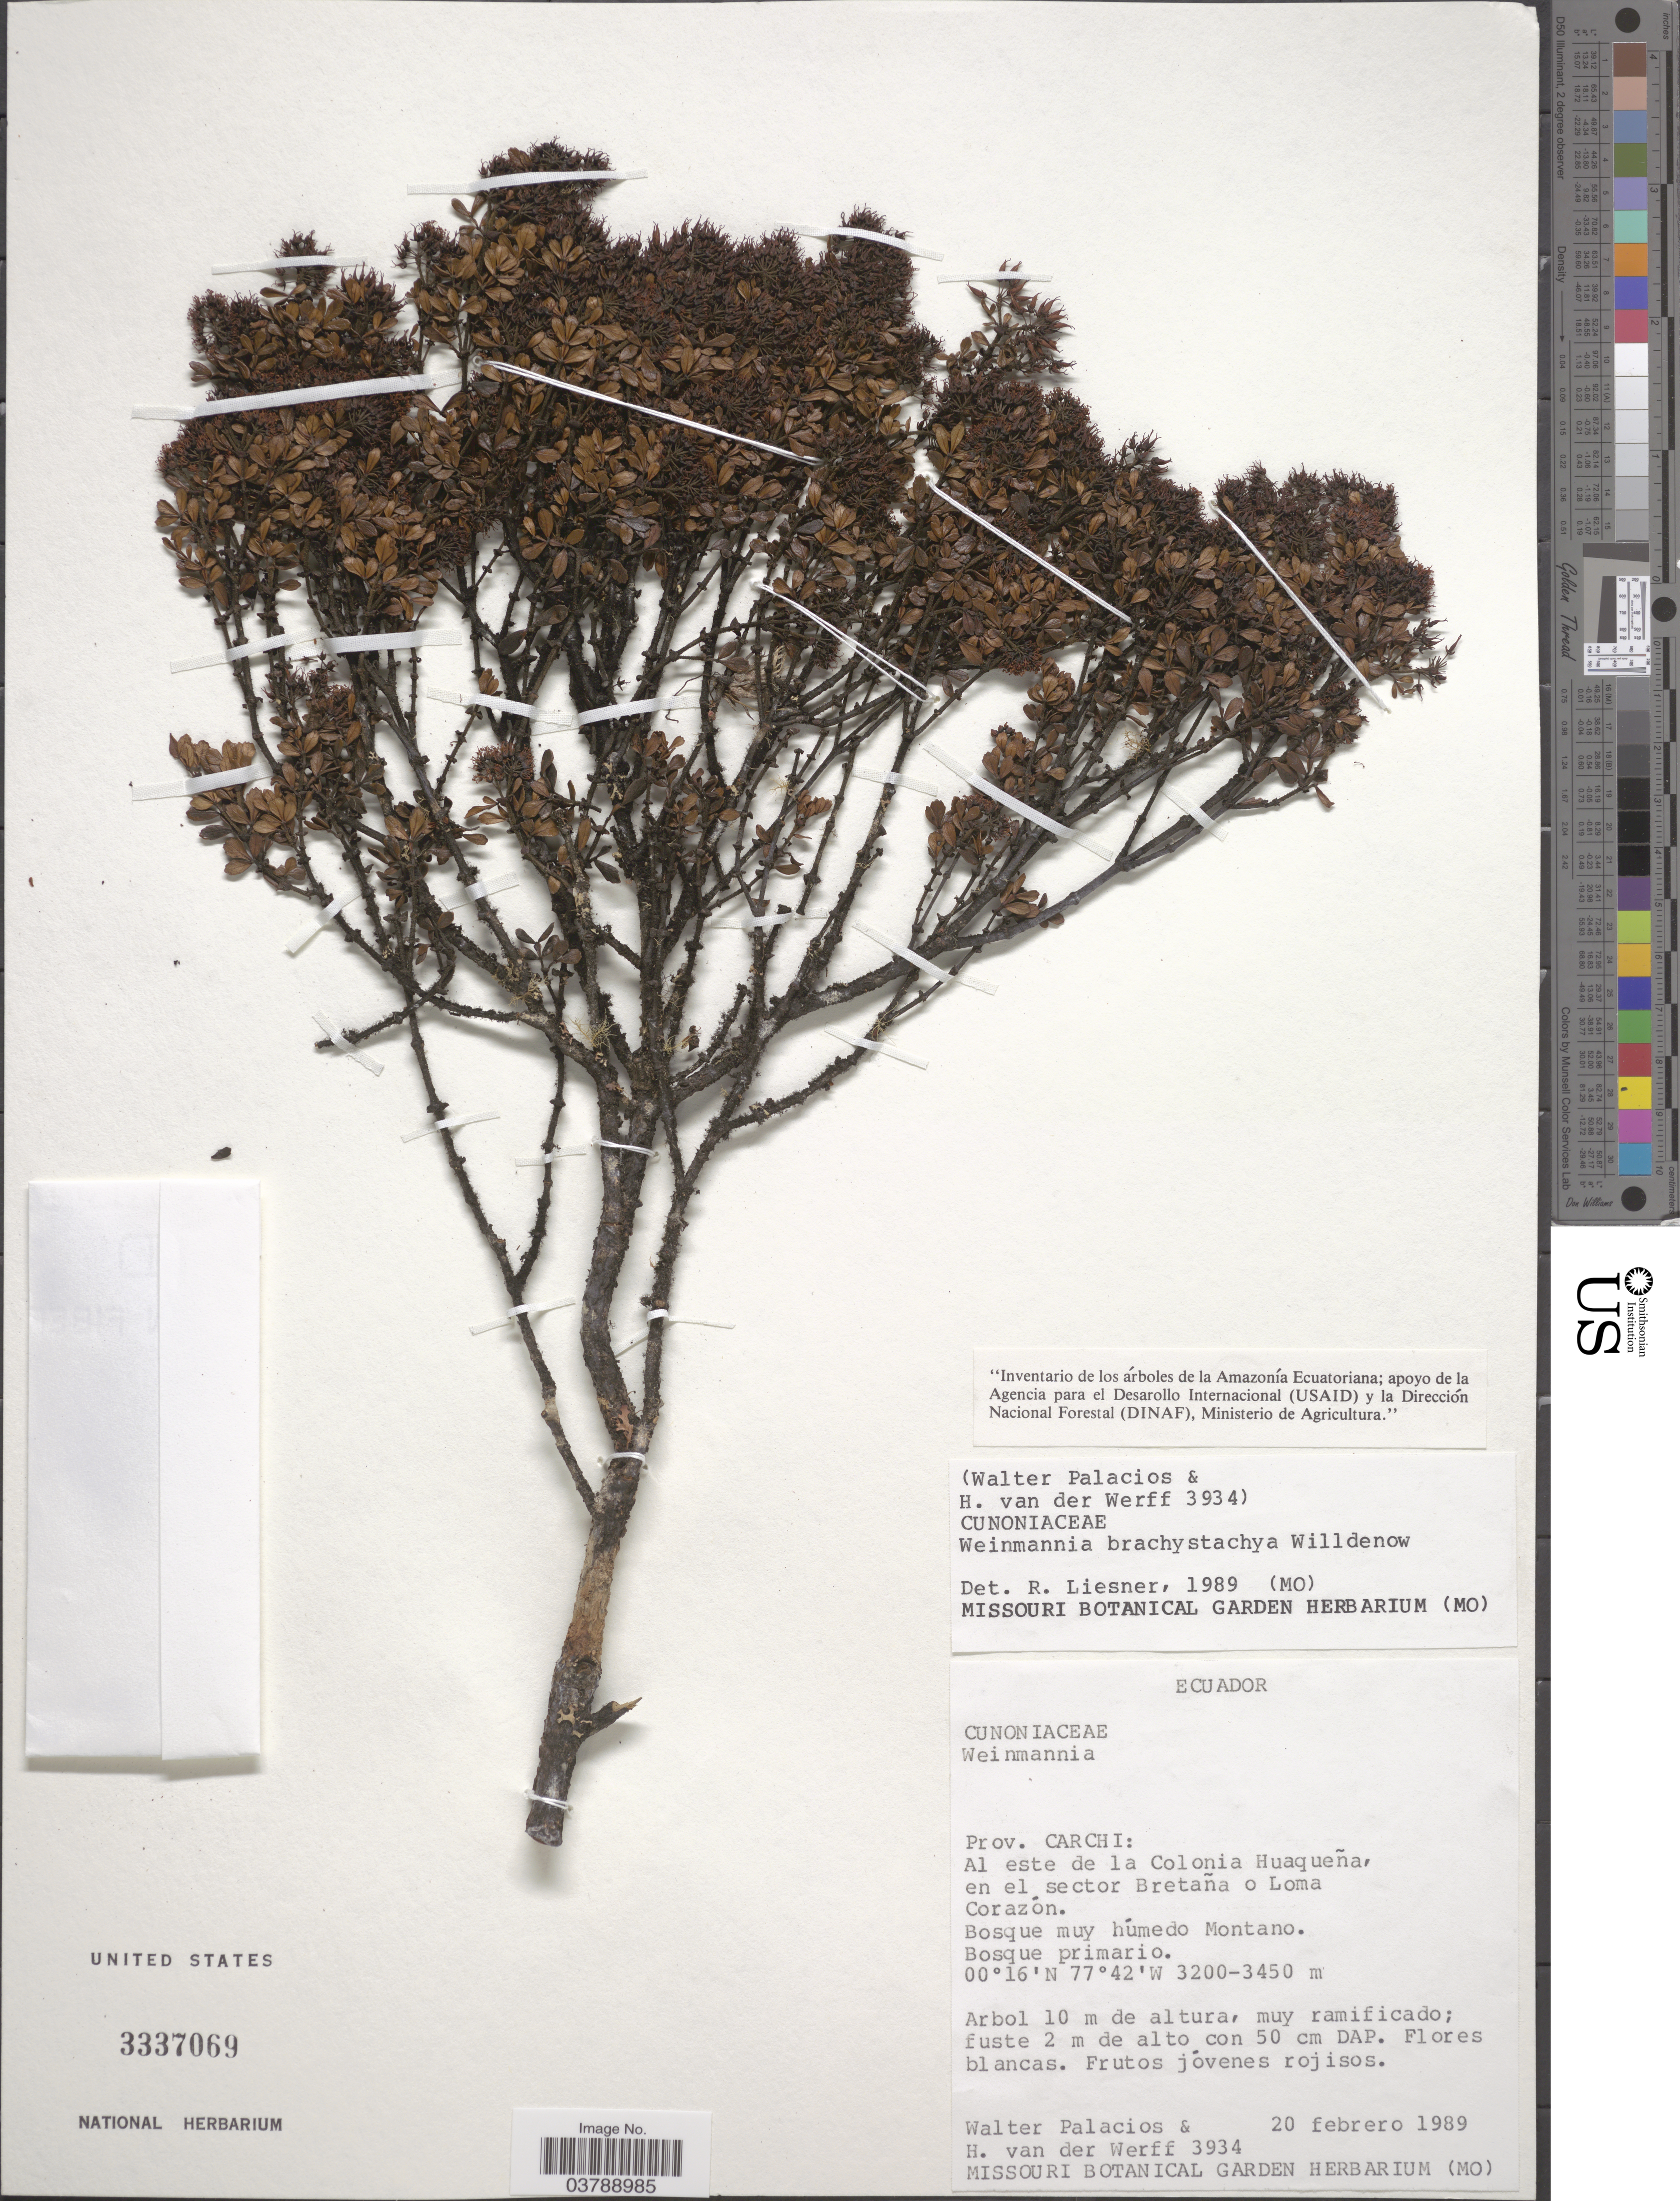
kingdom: Plantae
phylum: Tracheophyta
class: Magnoliopsida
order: Oxalidales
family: Cunoniaceae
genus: Weinmannia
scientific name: Weinmannia cochensis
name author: Hieron.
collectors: W. Palacios & H. van der Werff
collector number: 3934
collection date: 1989-02-20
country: Ecuador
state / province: Carchi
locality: Al este de la Colonia Huaqueña, en el sector Bretaña o Loma Corazón.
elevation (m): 3200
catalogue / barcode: US 3337069